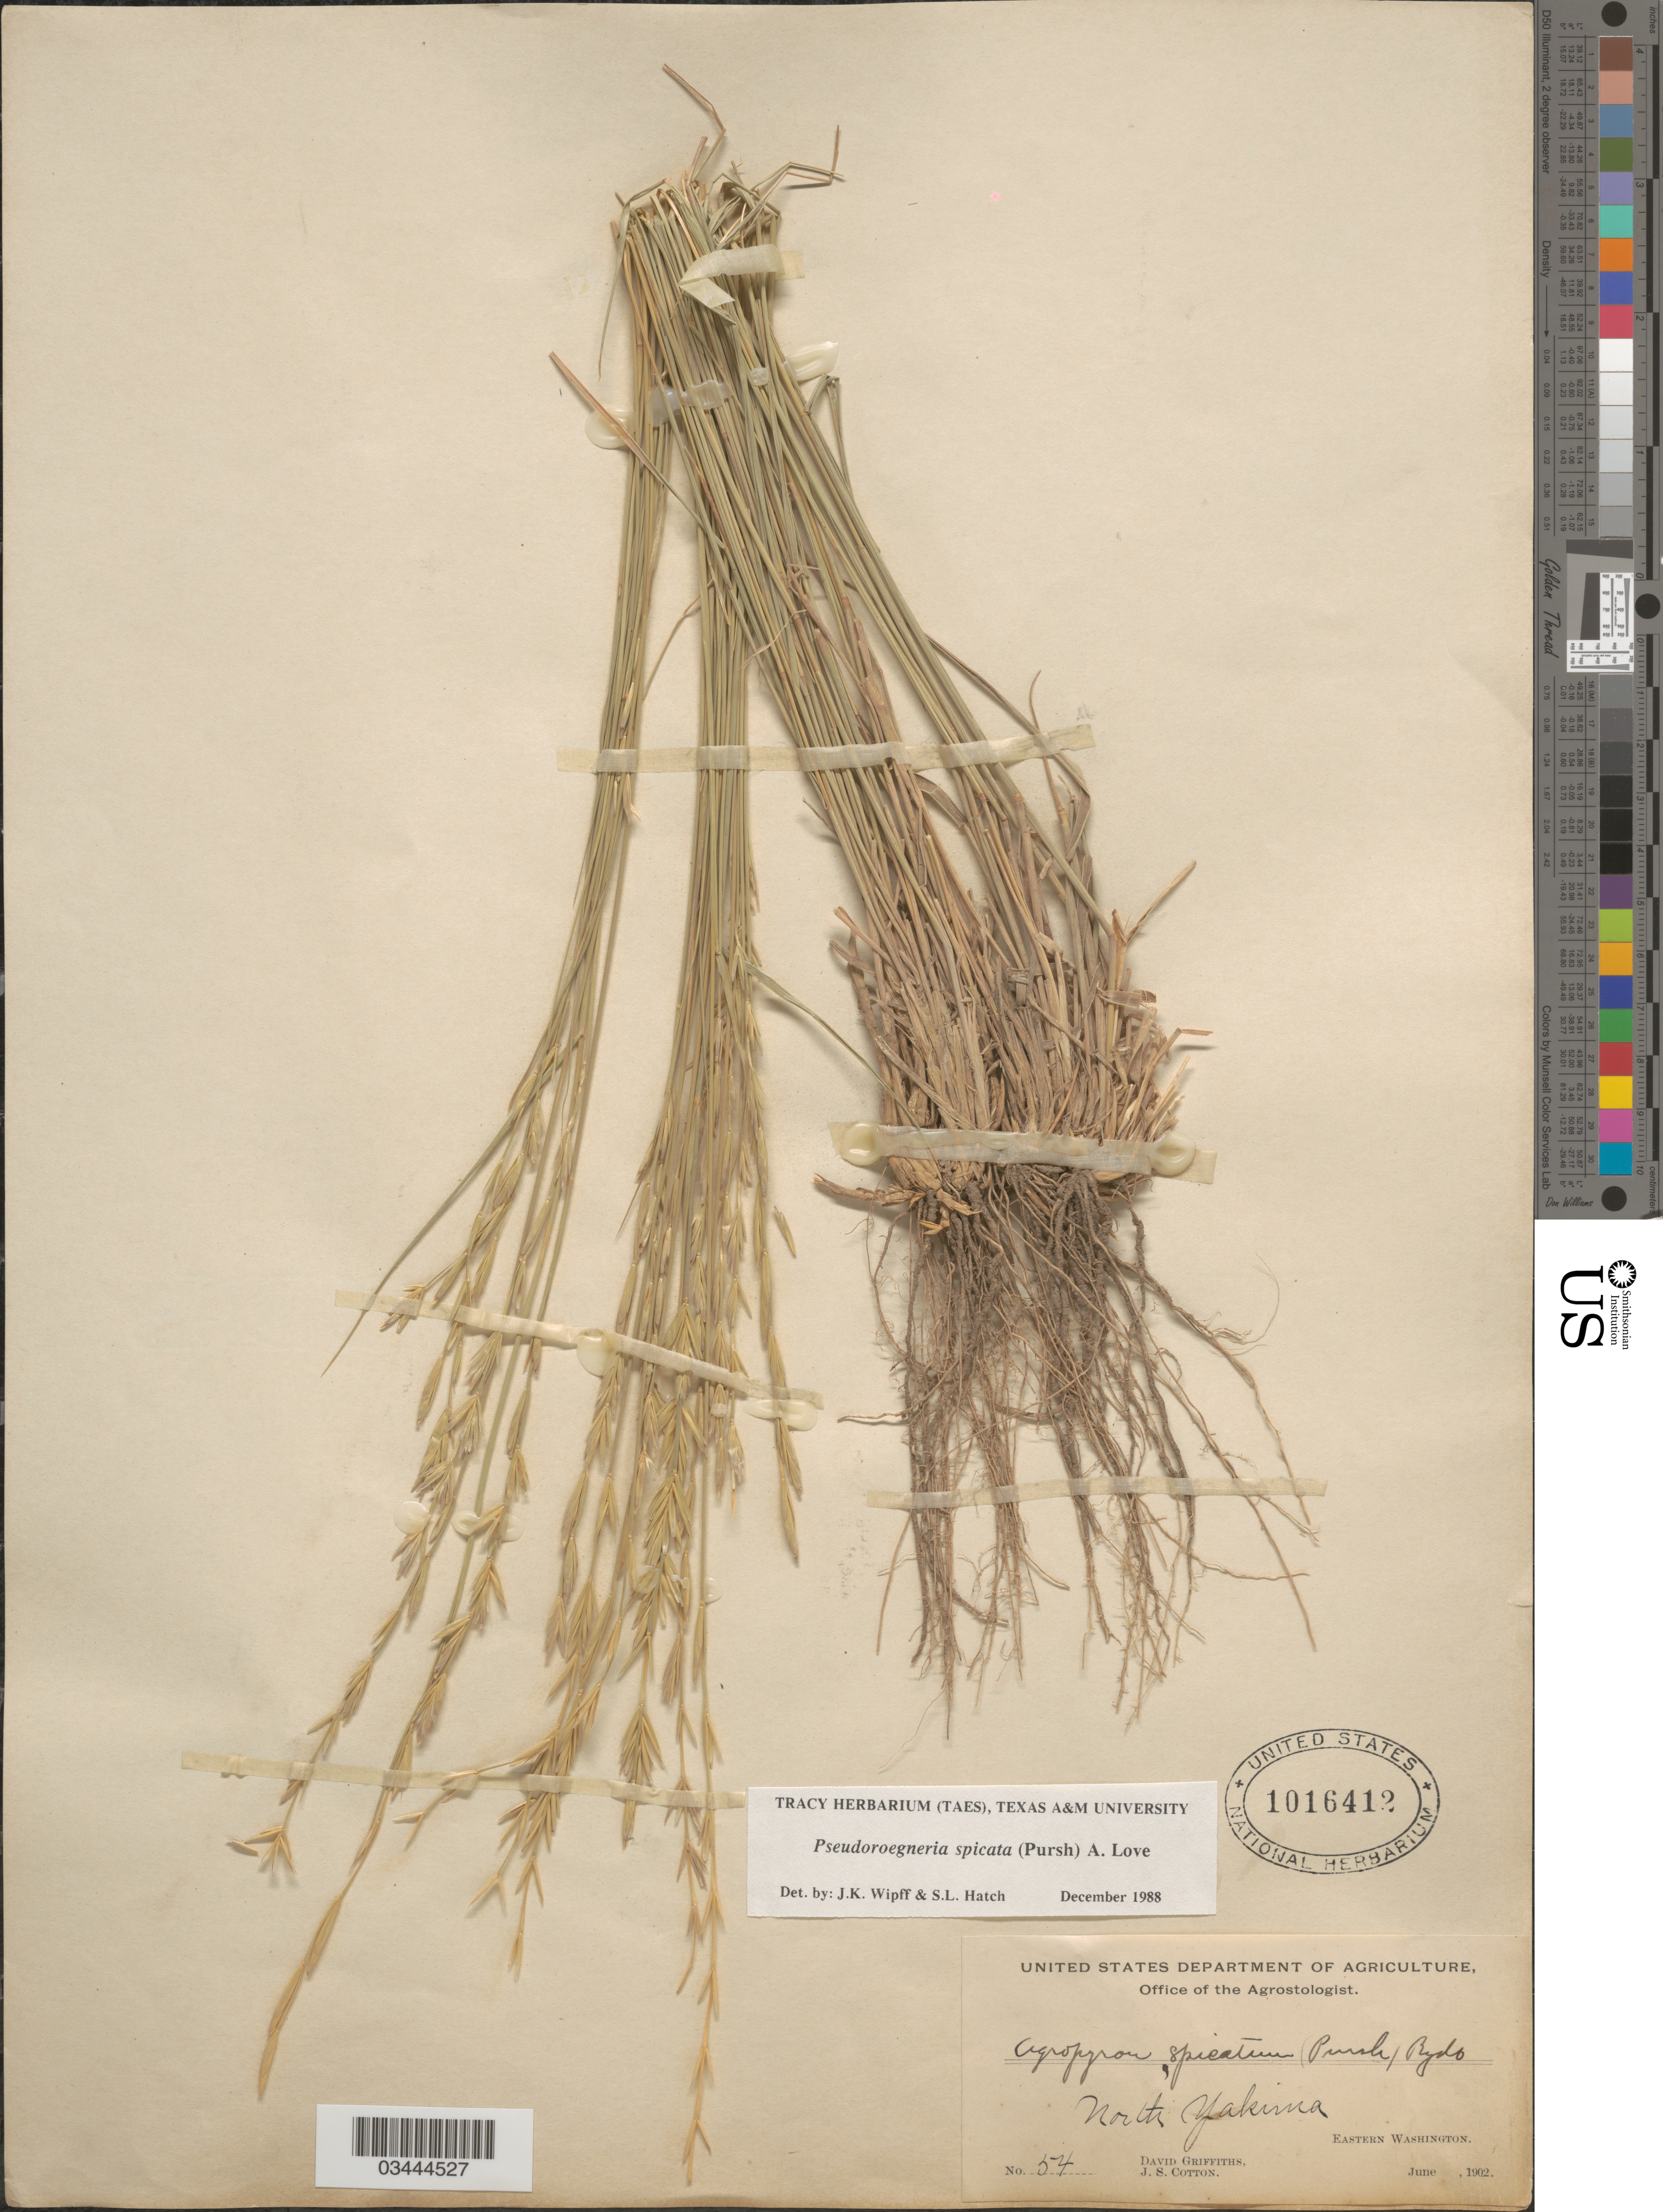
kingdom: Plantae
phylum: Tracheophyta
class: Liliopsida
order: Poales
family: Poaceae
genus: Pseudoroegneria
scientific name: Pseudoroegneria spicata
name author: (Pursh) Á. Löve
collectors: D. Griffiths & J. S. Cotton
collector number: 54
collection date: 1902-06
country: United States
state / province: Washington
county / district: Yakima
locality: North Yakima. Eastern Washington.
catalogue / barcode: US 1016412